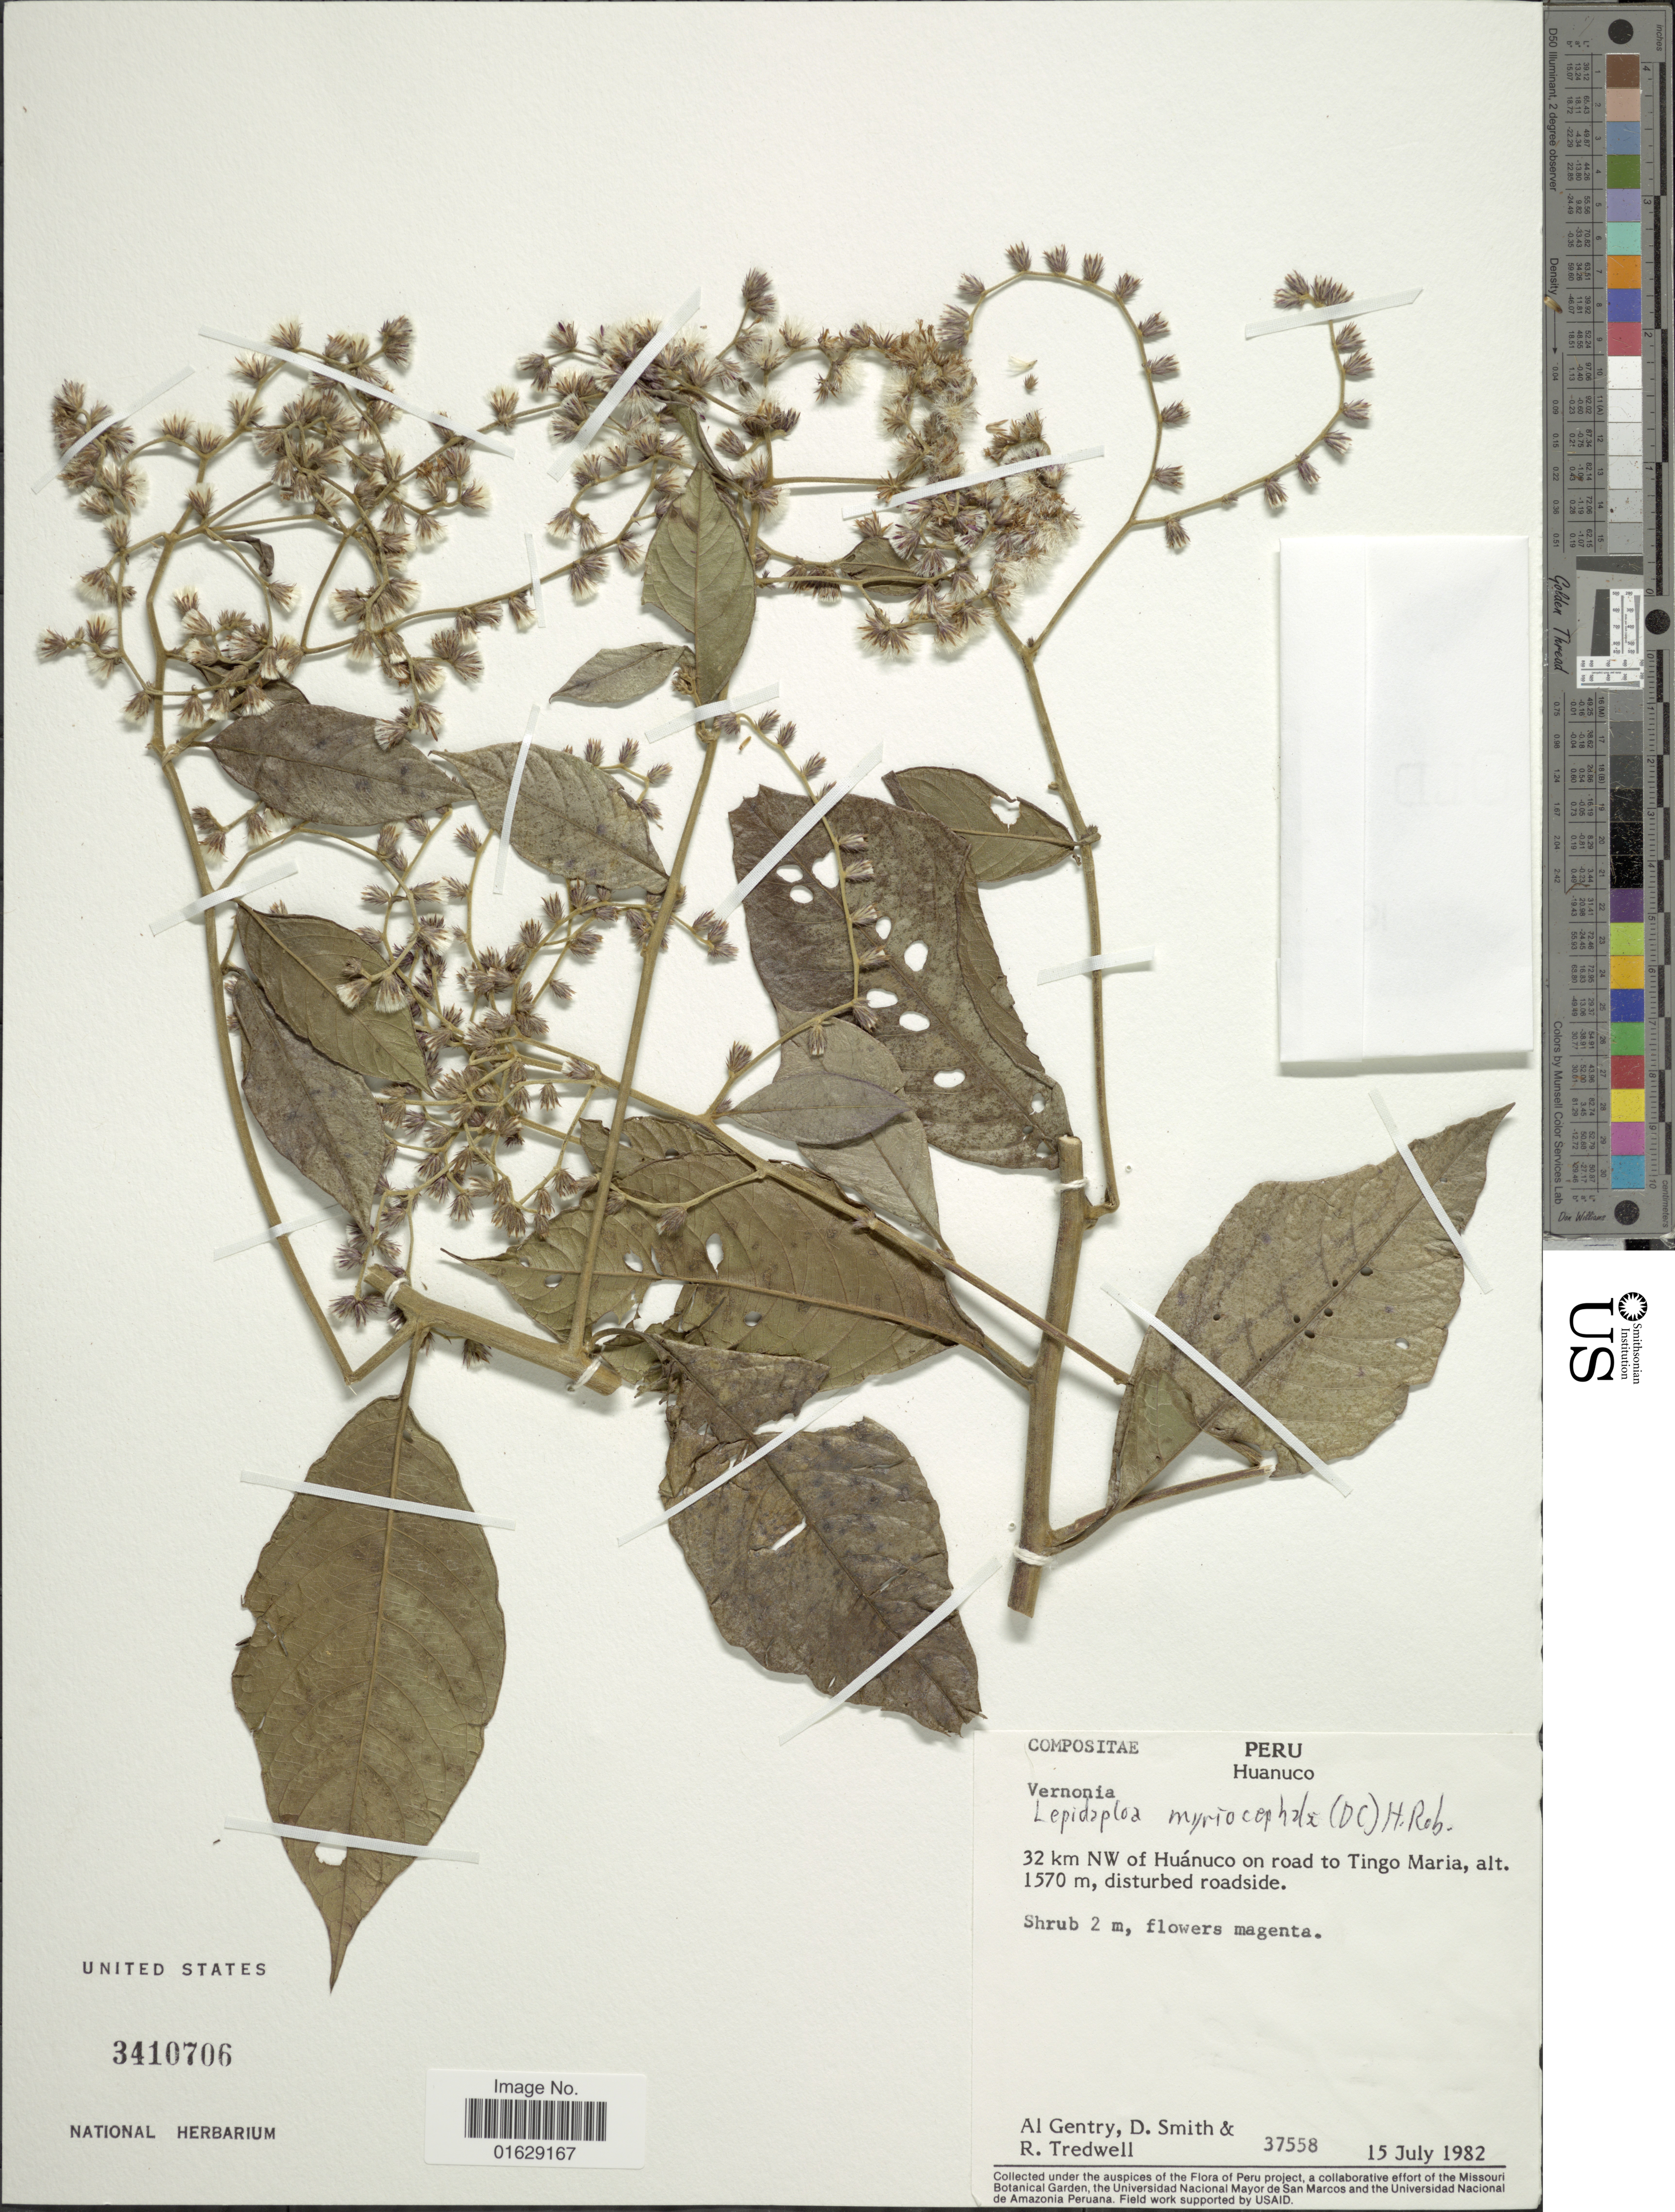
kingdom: Plantae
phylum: Tracheophyta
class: Magnoliopsida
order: Asterales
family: Asteraceae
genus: Lepidaploa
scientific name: Lepidaploa myriocephala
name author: (DC.) H. Rob.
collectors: A. H. Gentry, D. Smith & R. Tredwell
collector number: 37558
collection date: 1982-07-15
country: Peru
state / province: Huánuco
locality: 32 km NW of Huanuco on road to Tingo Maria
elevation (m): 1570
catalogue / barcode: US 3410706